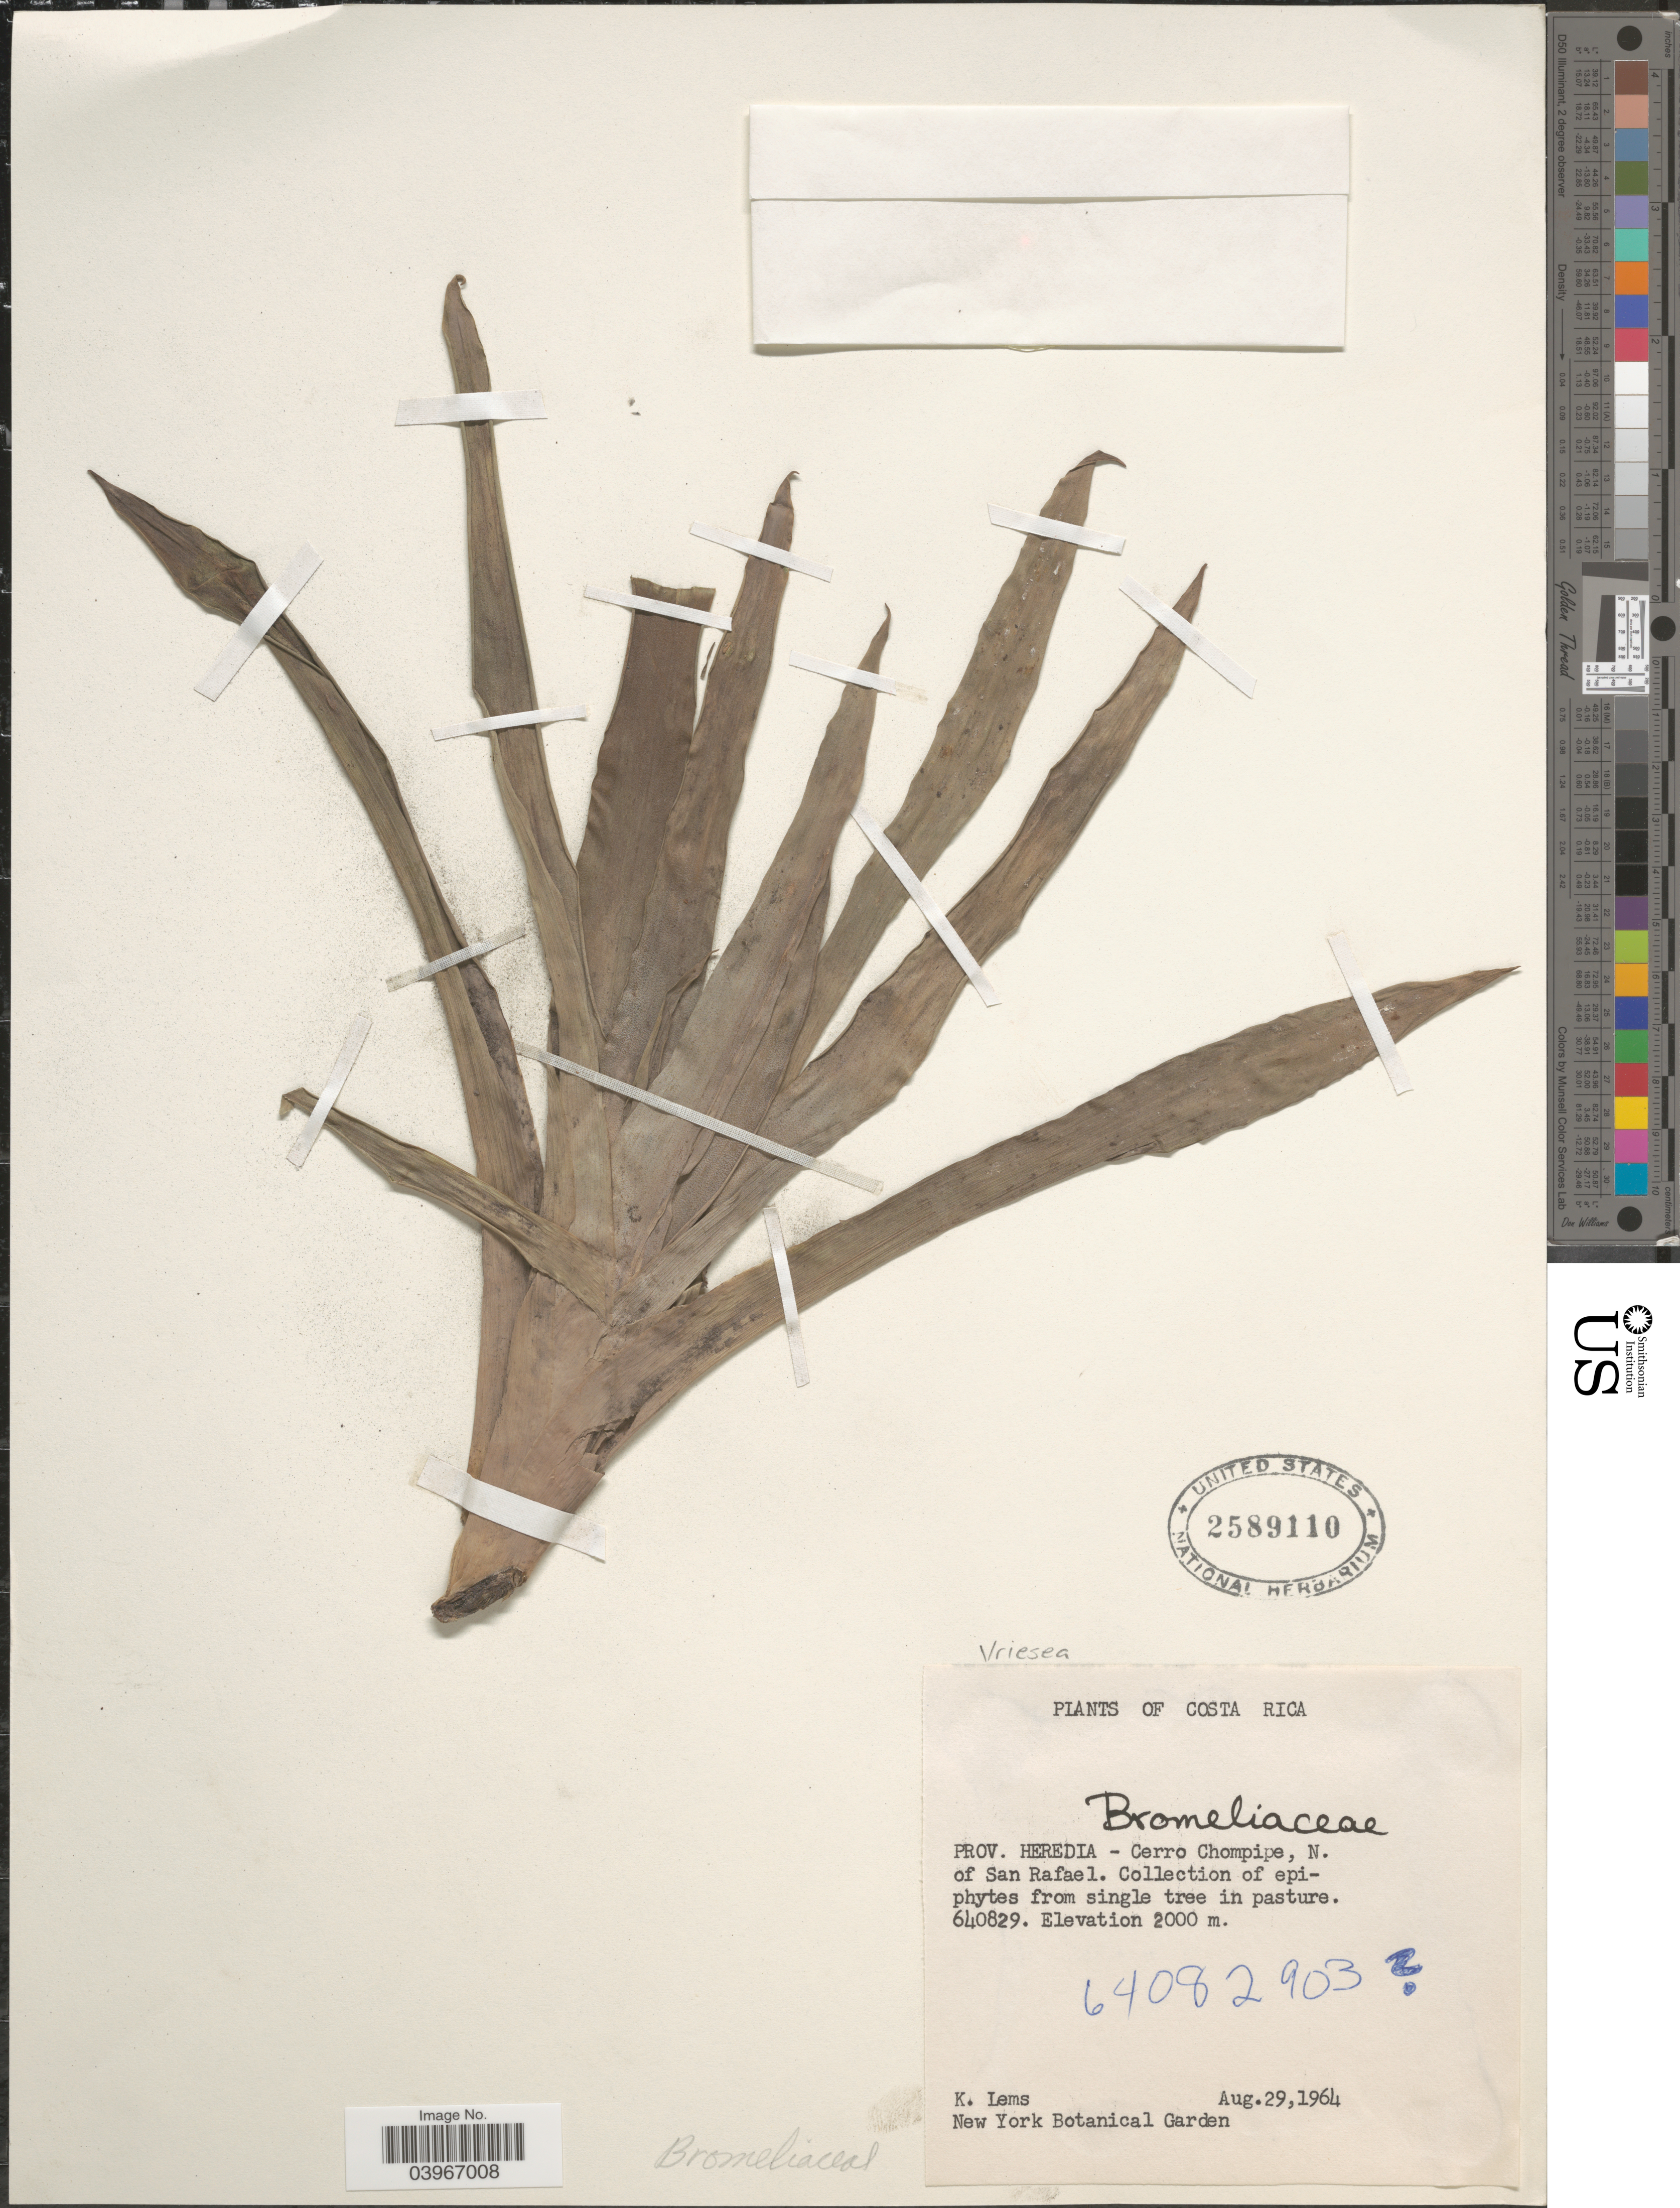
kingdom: Plantae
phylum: Tracheophyta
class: Liliopsida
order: Poales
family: Bromeliaceae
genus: Vriesea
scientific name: Vriesea sp.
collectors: K. Lems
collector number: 640829?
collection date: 1964-08-29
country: Costa Rica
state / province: Heredia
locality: Cerro Chompipe, N. of San Rafael.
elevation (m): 2000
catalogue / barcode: US 2589110